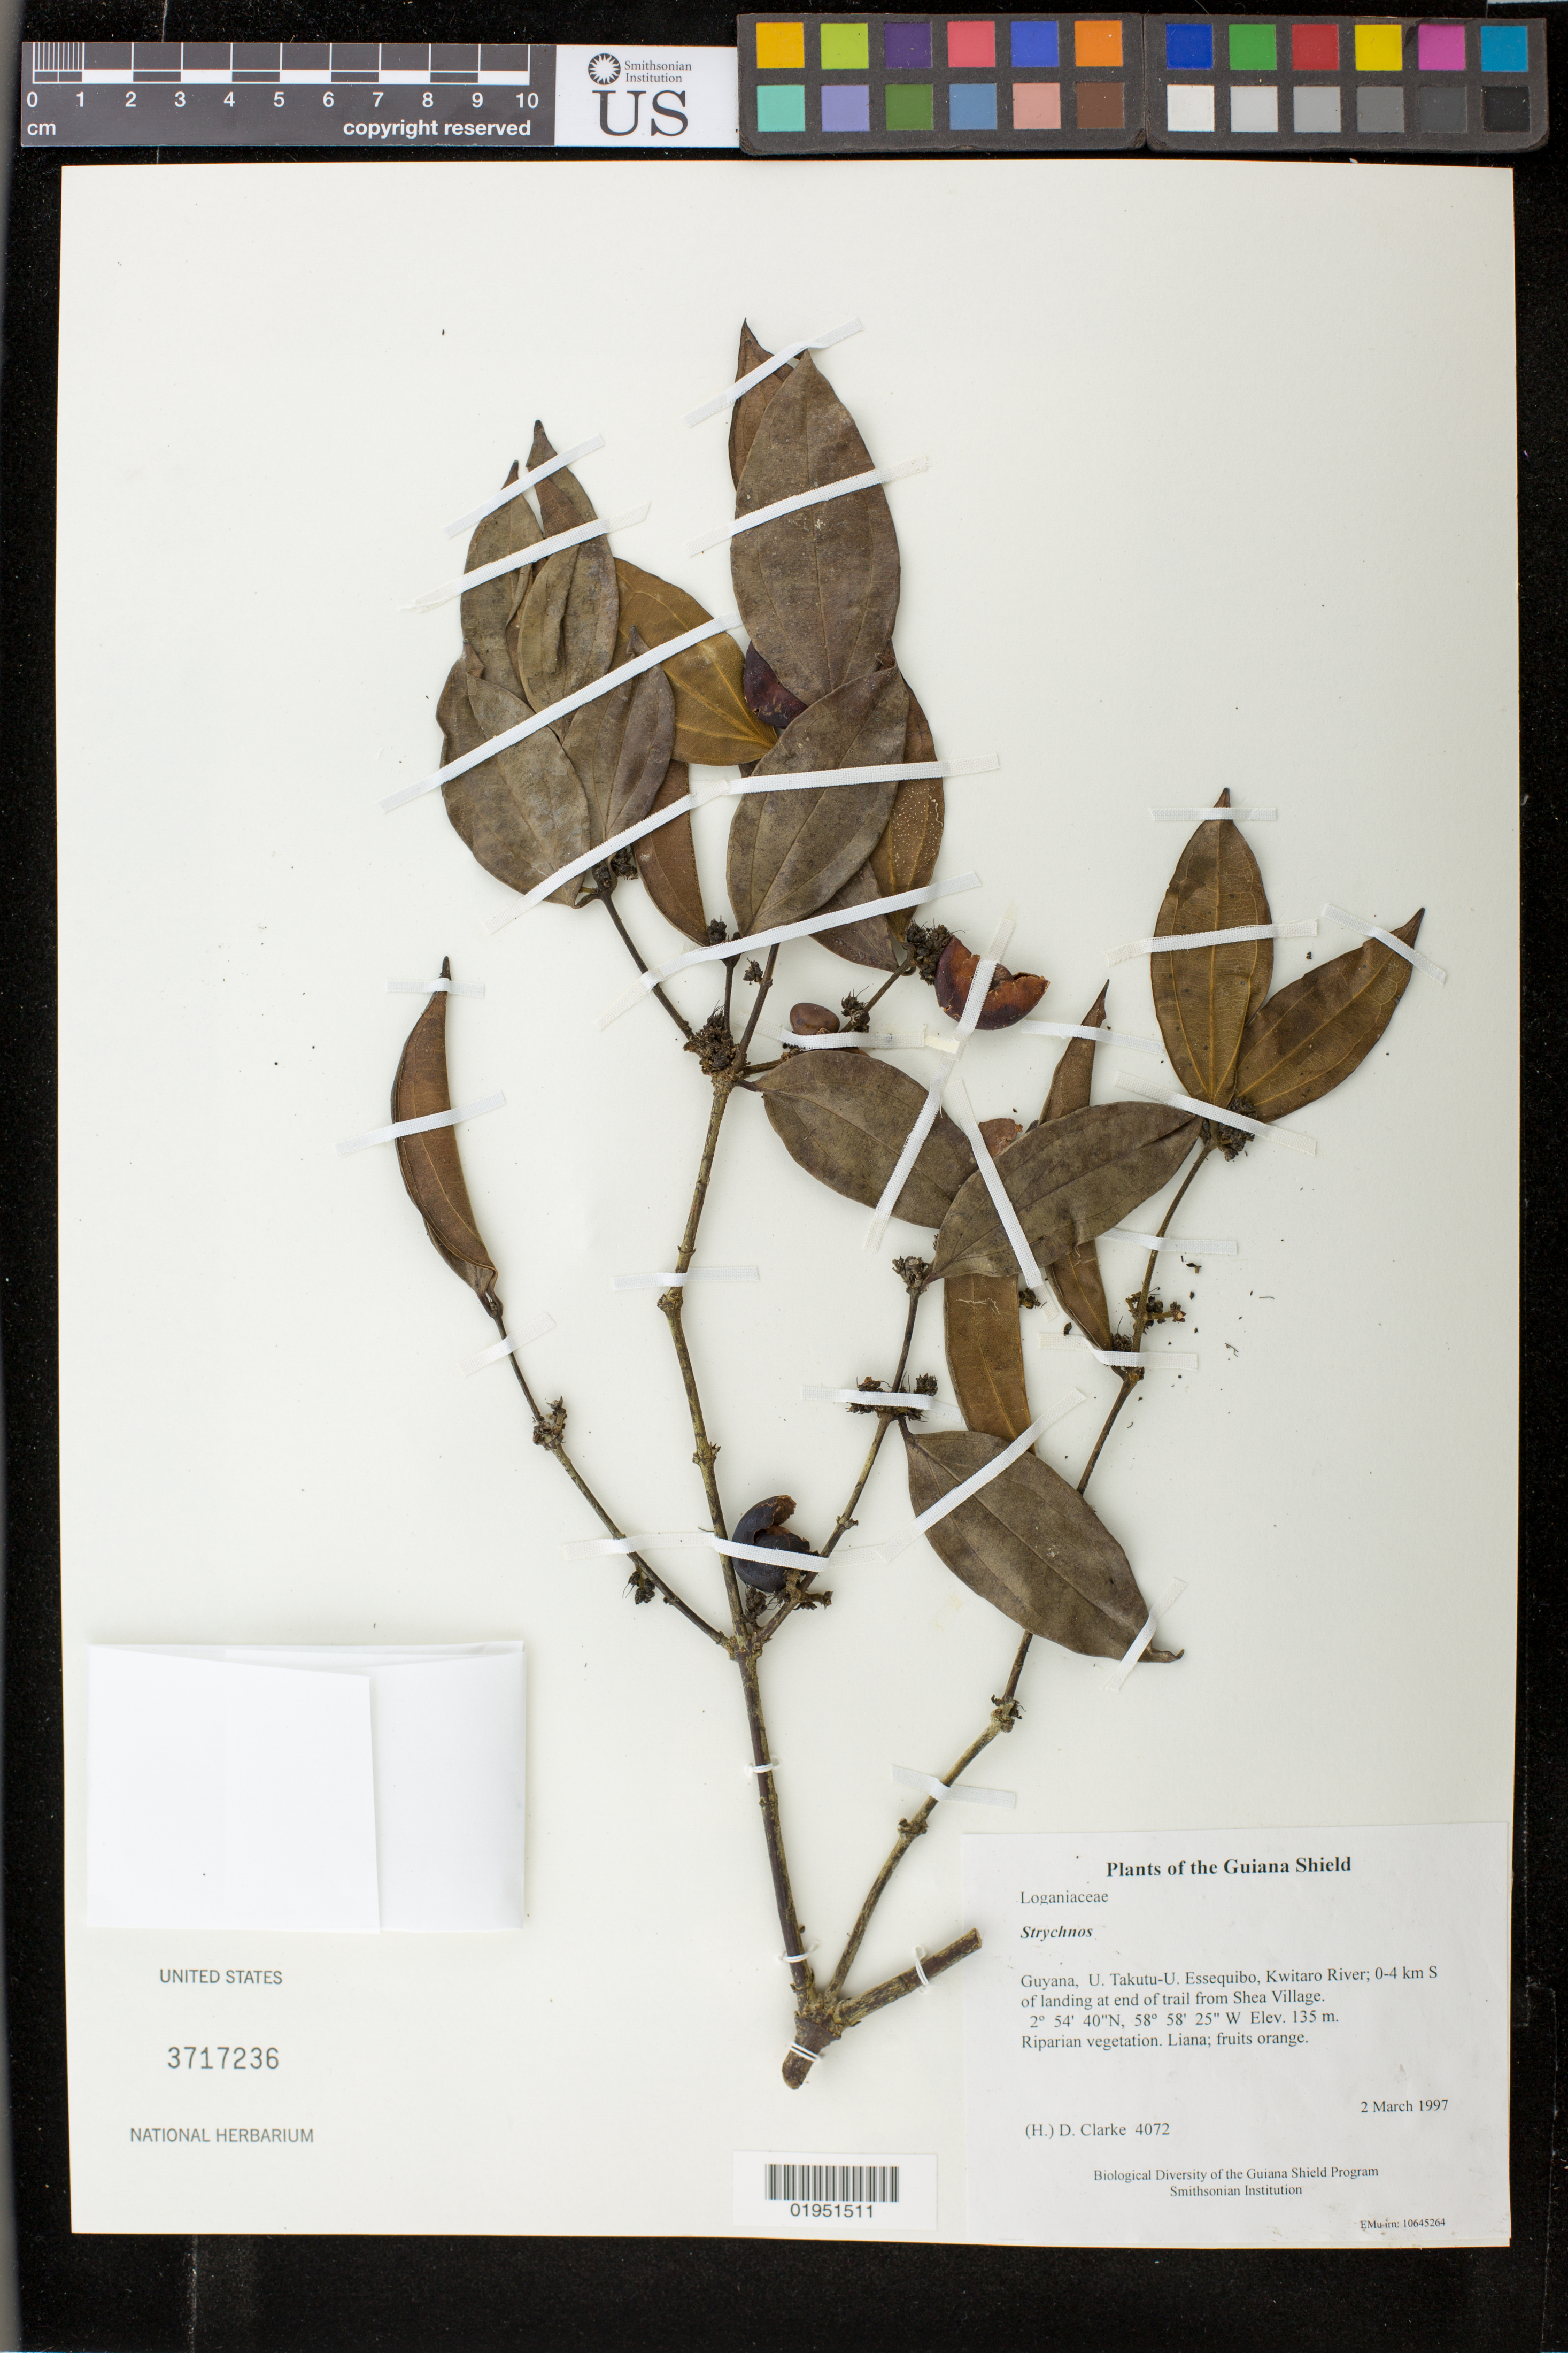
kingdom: Plantae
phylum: Tracheophyta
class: Magnoliopsida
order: Gentianales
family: Loganiaceae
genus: Strychnos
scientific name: Strychnos sp.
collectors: H. D. Clarke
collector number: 4072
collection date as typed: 2 March 1997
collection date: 1997-03-02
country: Guyana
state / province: U. Takutu-U. Essequibo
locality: Kwitaro River; 0-4 km S of landing at end of trail from Shea Village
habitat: Riparian vegetation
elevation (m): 135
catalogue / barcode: US 3717236